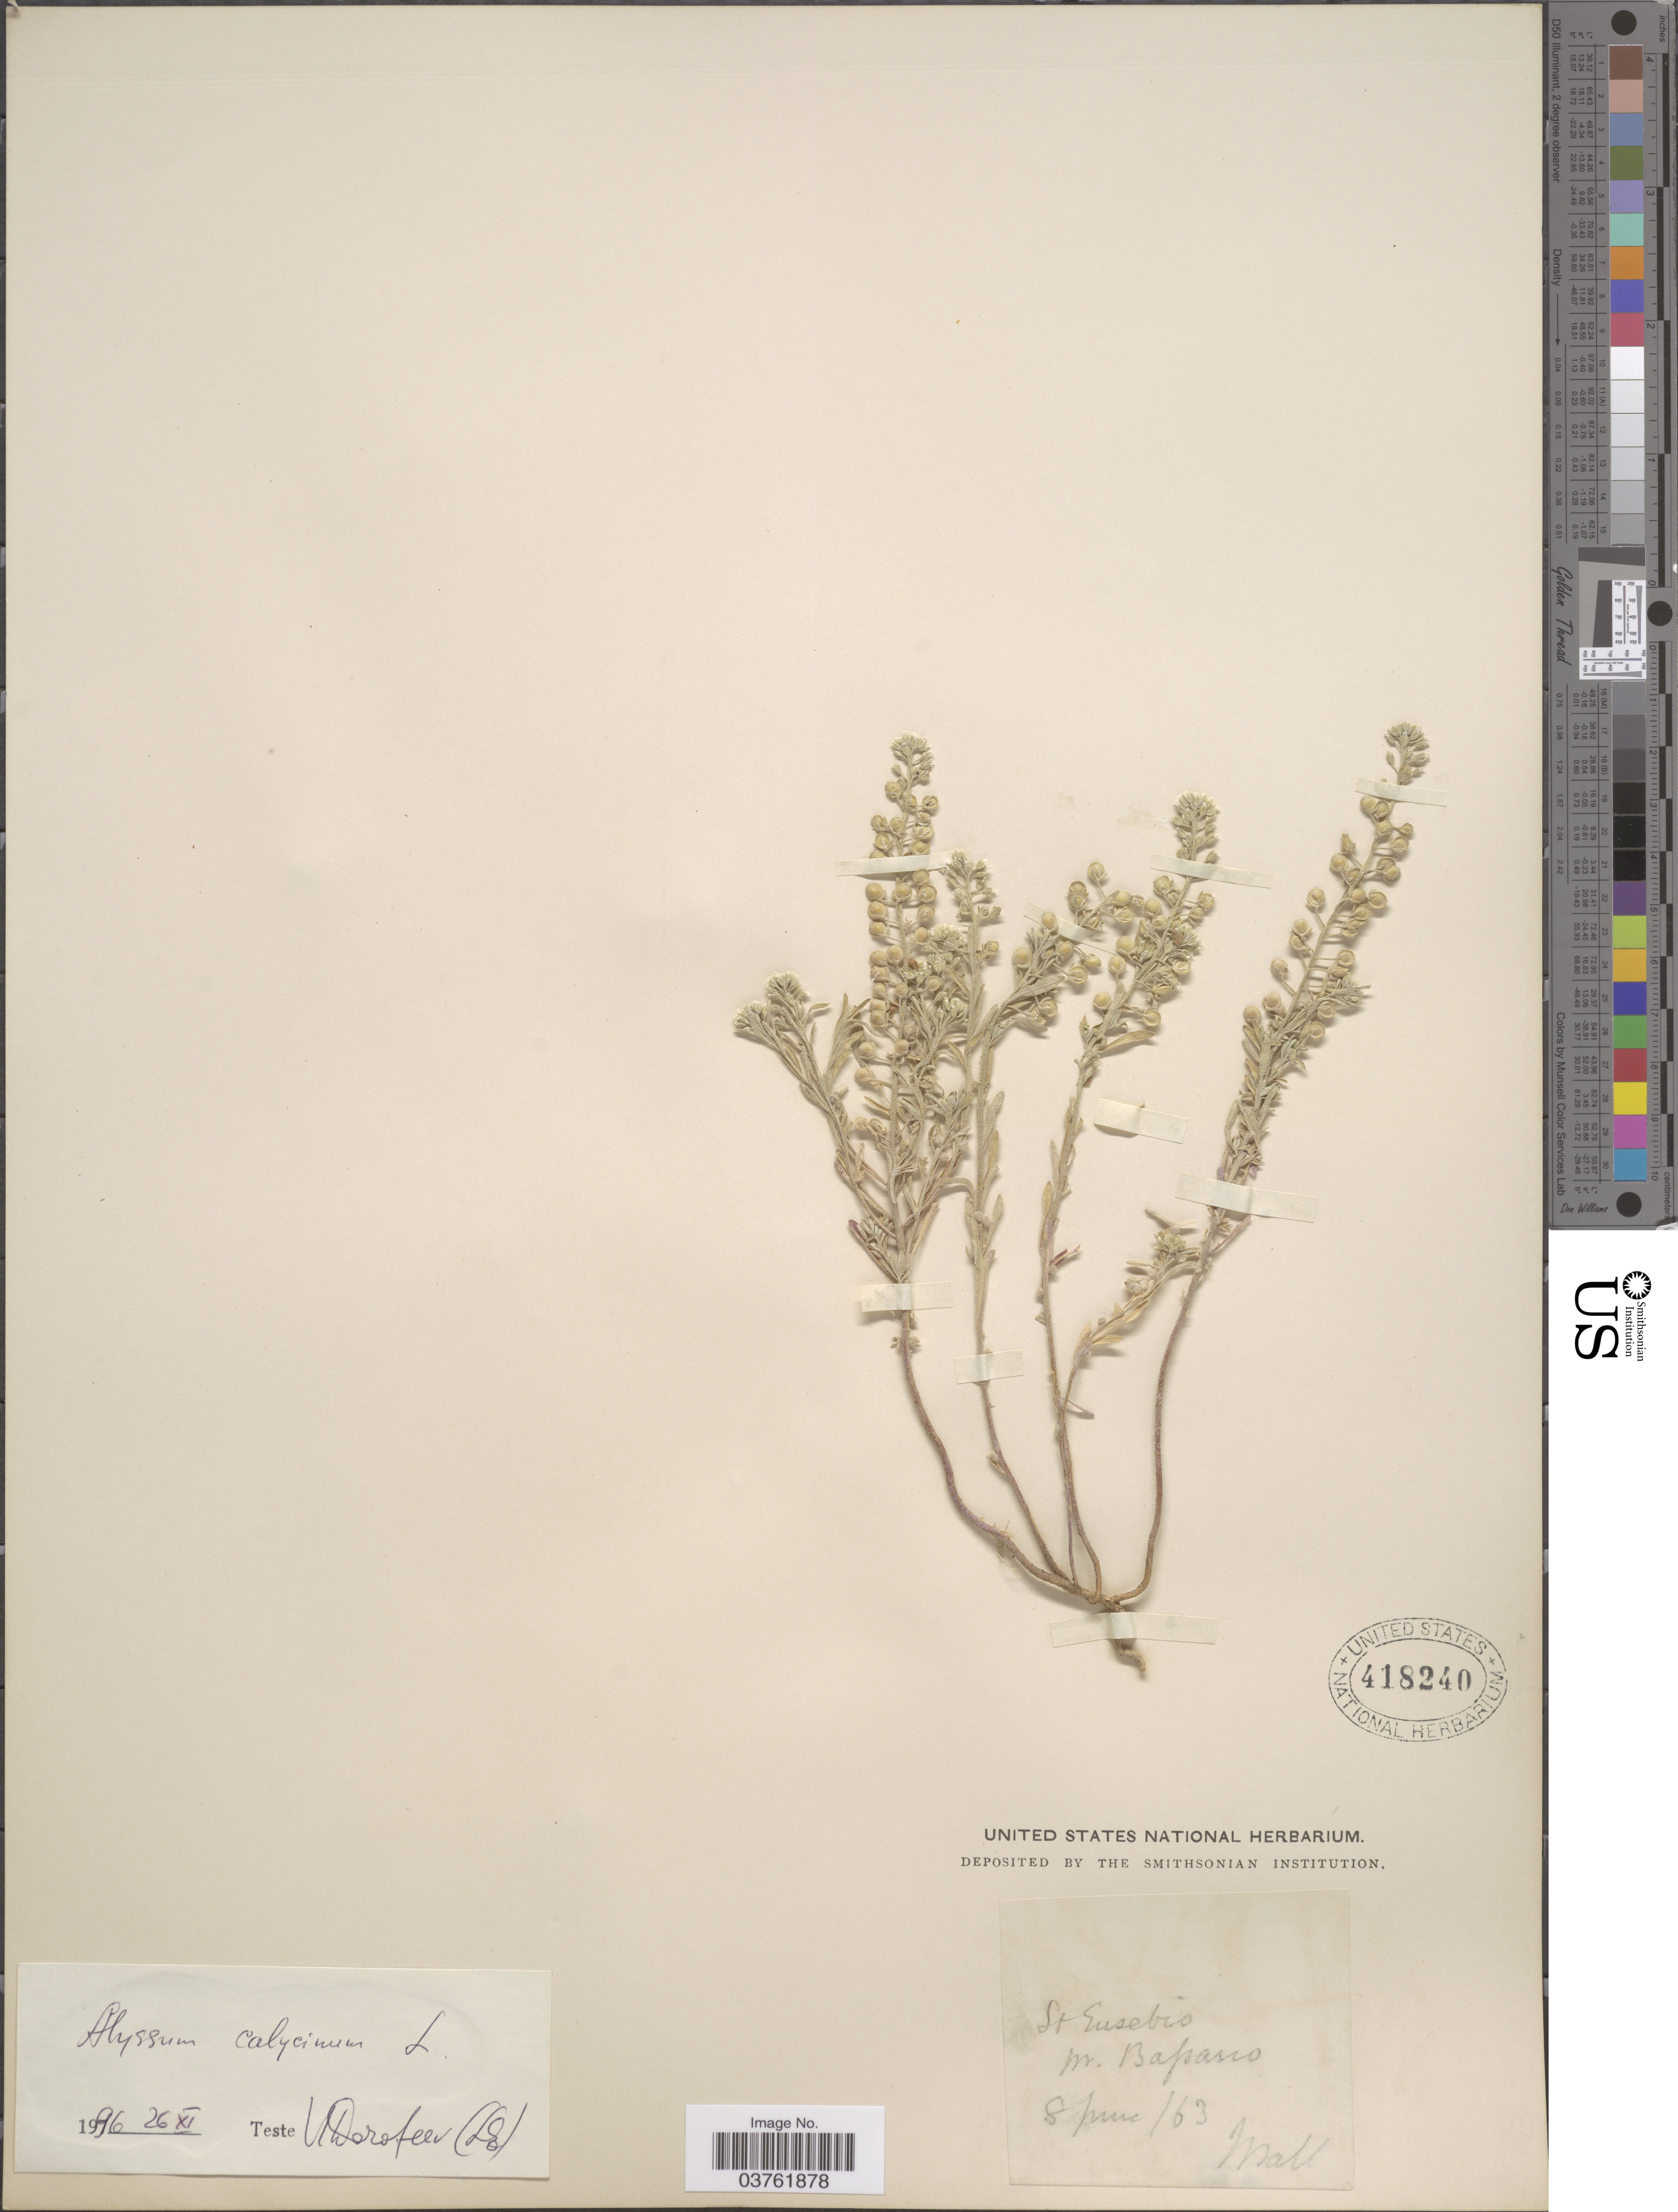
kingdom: Plantae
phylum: Tracheophyta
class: Magnoliopsida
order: Brassicales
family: Brassicaceae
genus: Alyssum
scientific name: Alyssum calycinum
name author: L.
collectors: J. Ball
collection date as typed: Transcribed d/m/y: 8/6/63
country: Italy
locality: St Eusebio, nr. Bassano.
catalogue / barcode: US 418240